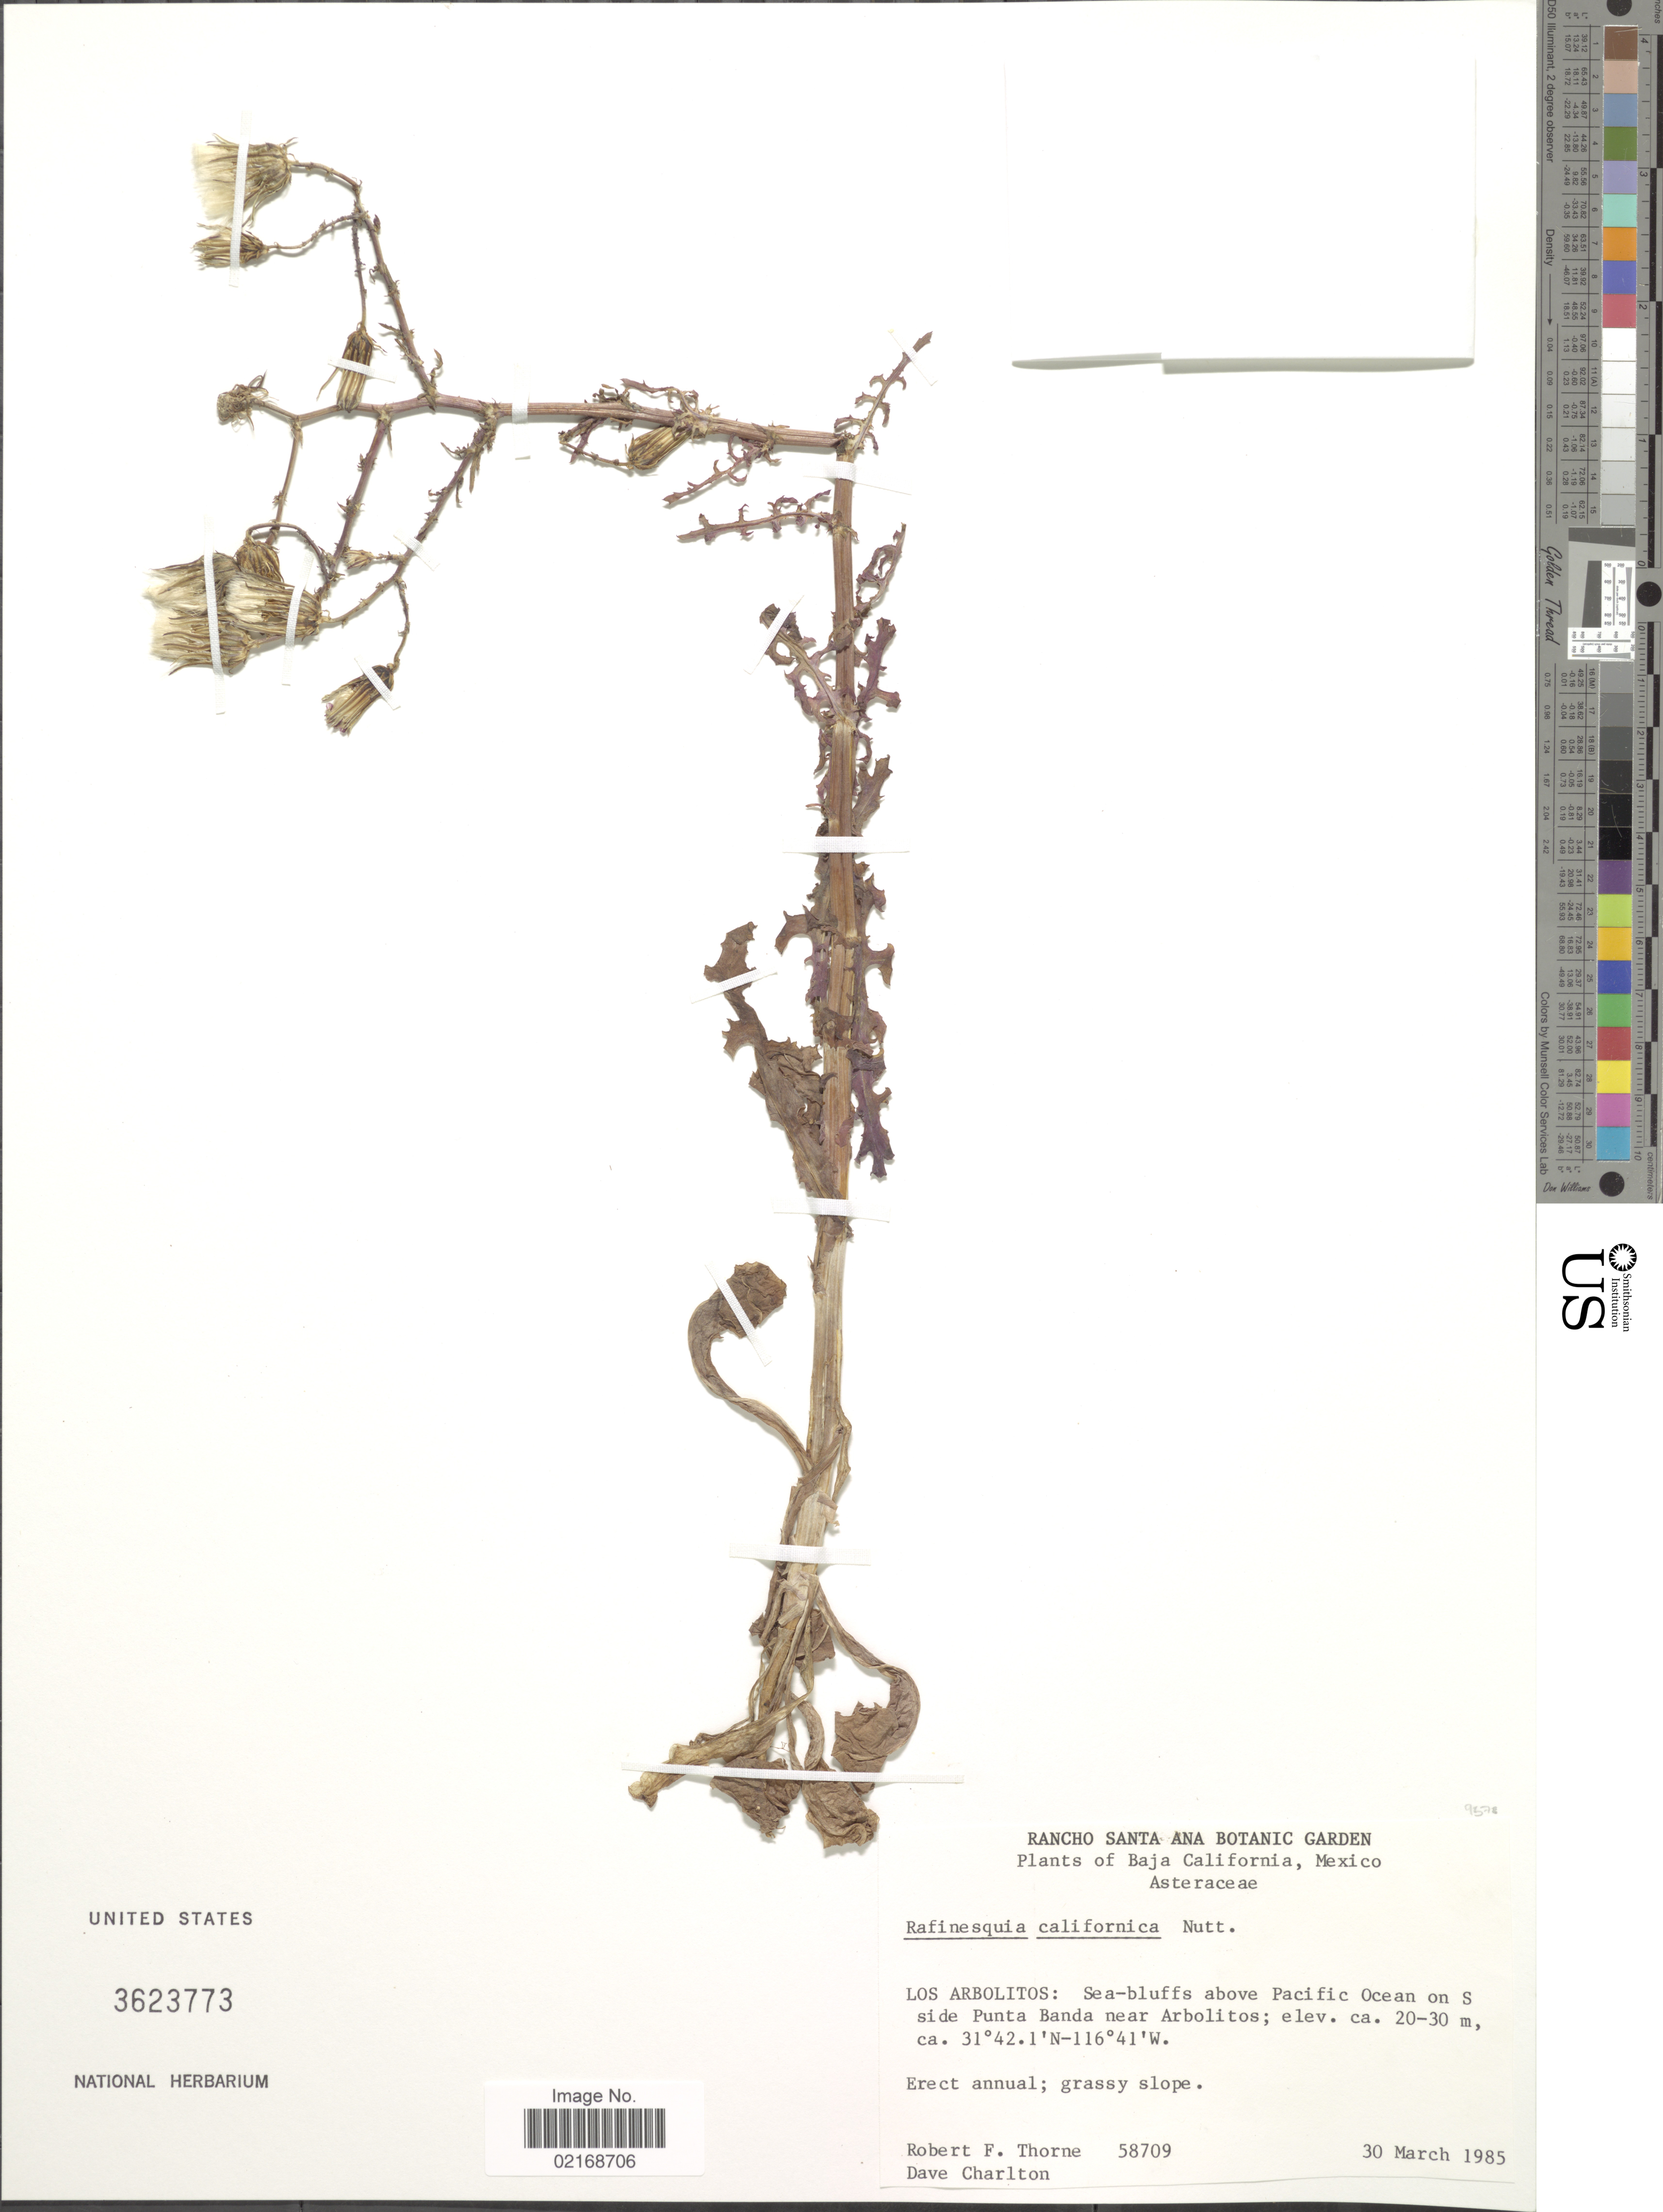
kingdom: Plantae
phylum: Tracheophyta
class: Magnoliopsida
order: Asterales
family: Asteraceae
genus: Rafinesquia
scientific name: Rafinesquia californica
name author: Nutt.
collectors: R. F. Thorne & D. Charlton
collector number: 58709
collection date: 1985-03-30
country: Mexico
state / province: Baja California Norte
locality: Los Arbolitos: Sea-bluffs above Pacific Ocean on S side Punta Banda near Arbolitos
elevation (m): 20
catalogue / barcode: US 3623773